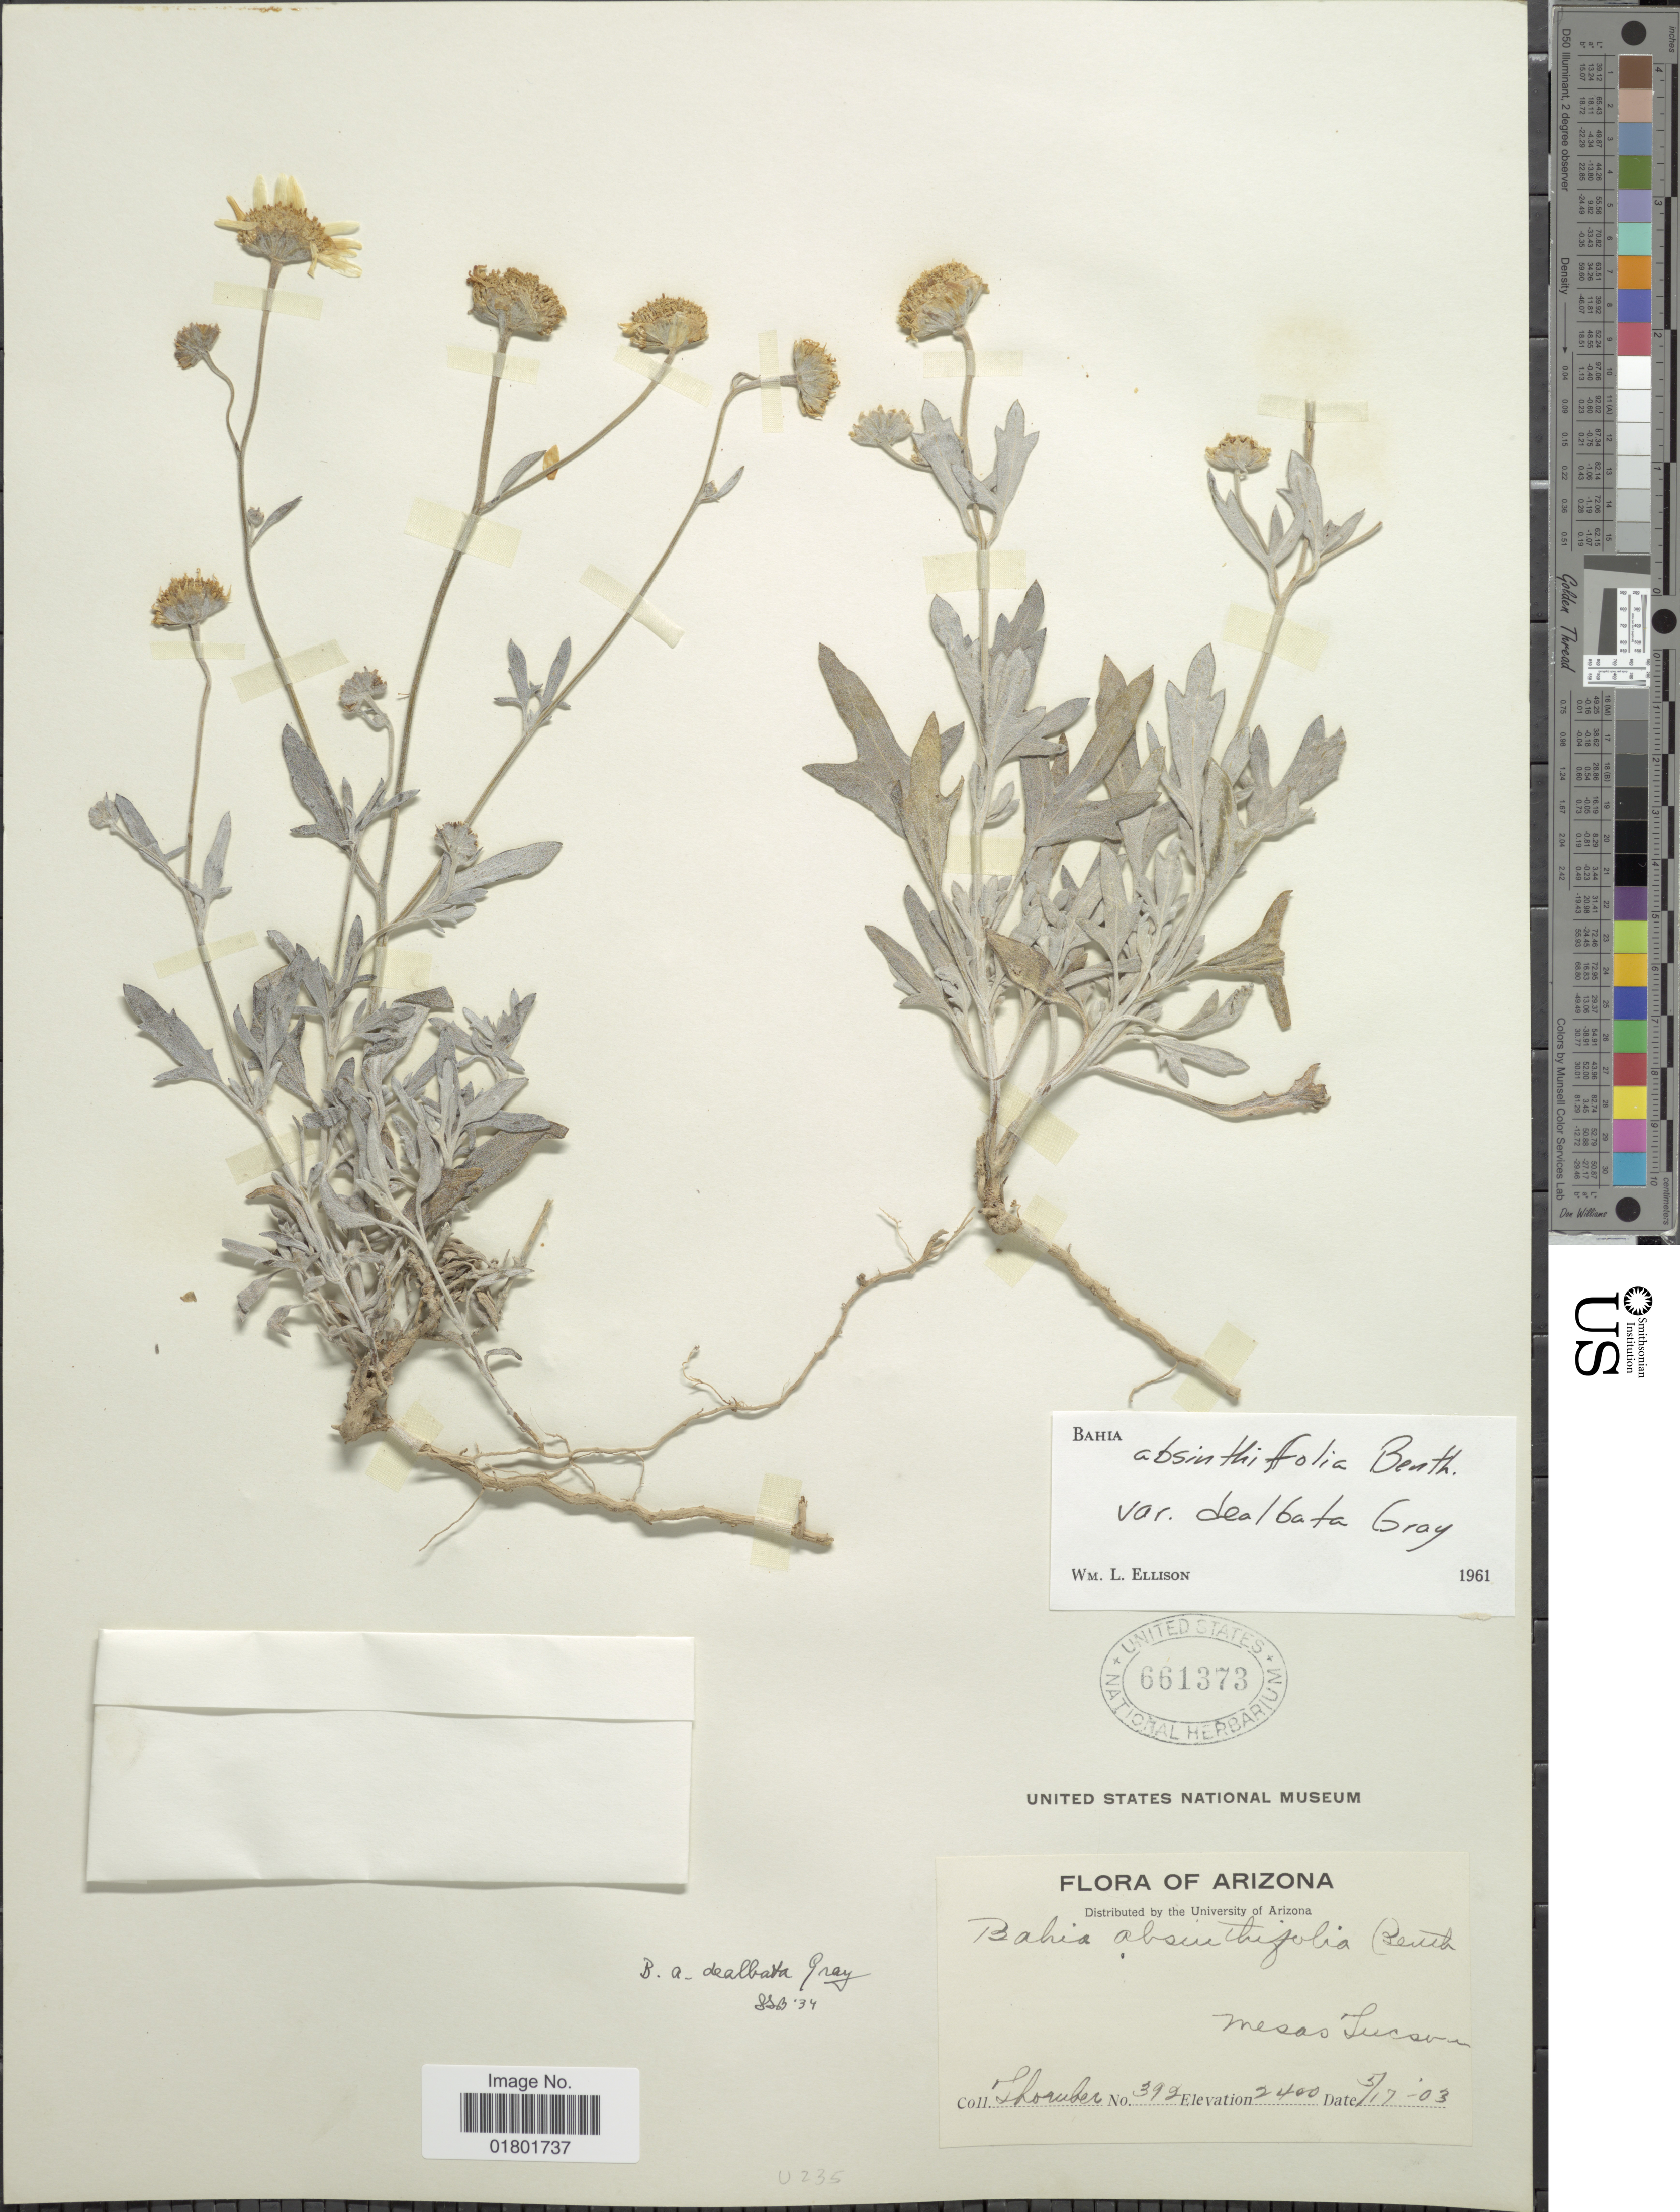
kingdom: Plantae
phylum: Tracheophyta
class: Magnoliopsida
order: Asterales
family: Asteraceae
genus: Bahia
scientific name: Bahia absinthifolia var. dealbata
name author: A. Gray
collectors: J. Thornber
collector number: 392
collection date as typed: Transcribed d/m/y: 17/5/3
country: United States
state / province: Arizona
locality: Mesas Tucson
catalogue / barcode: US 661373